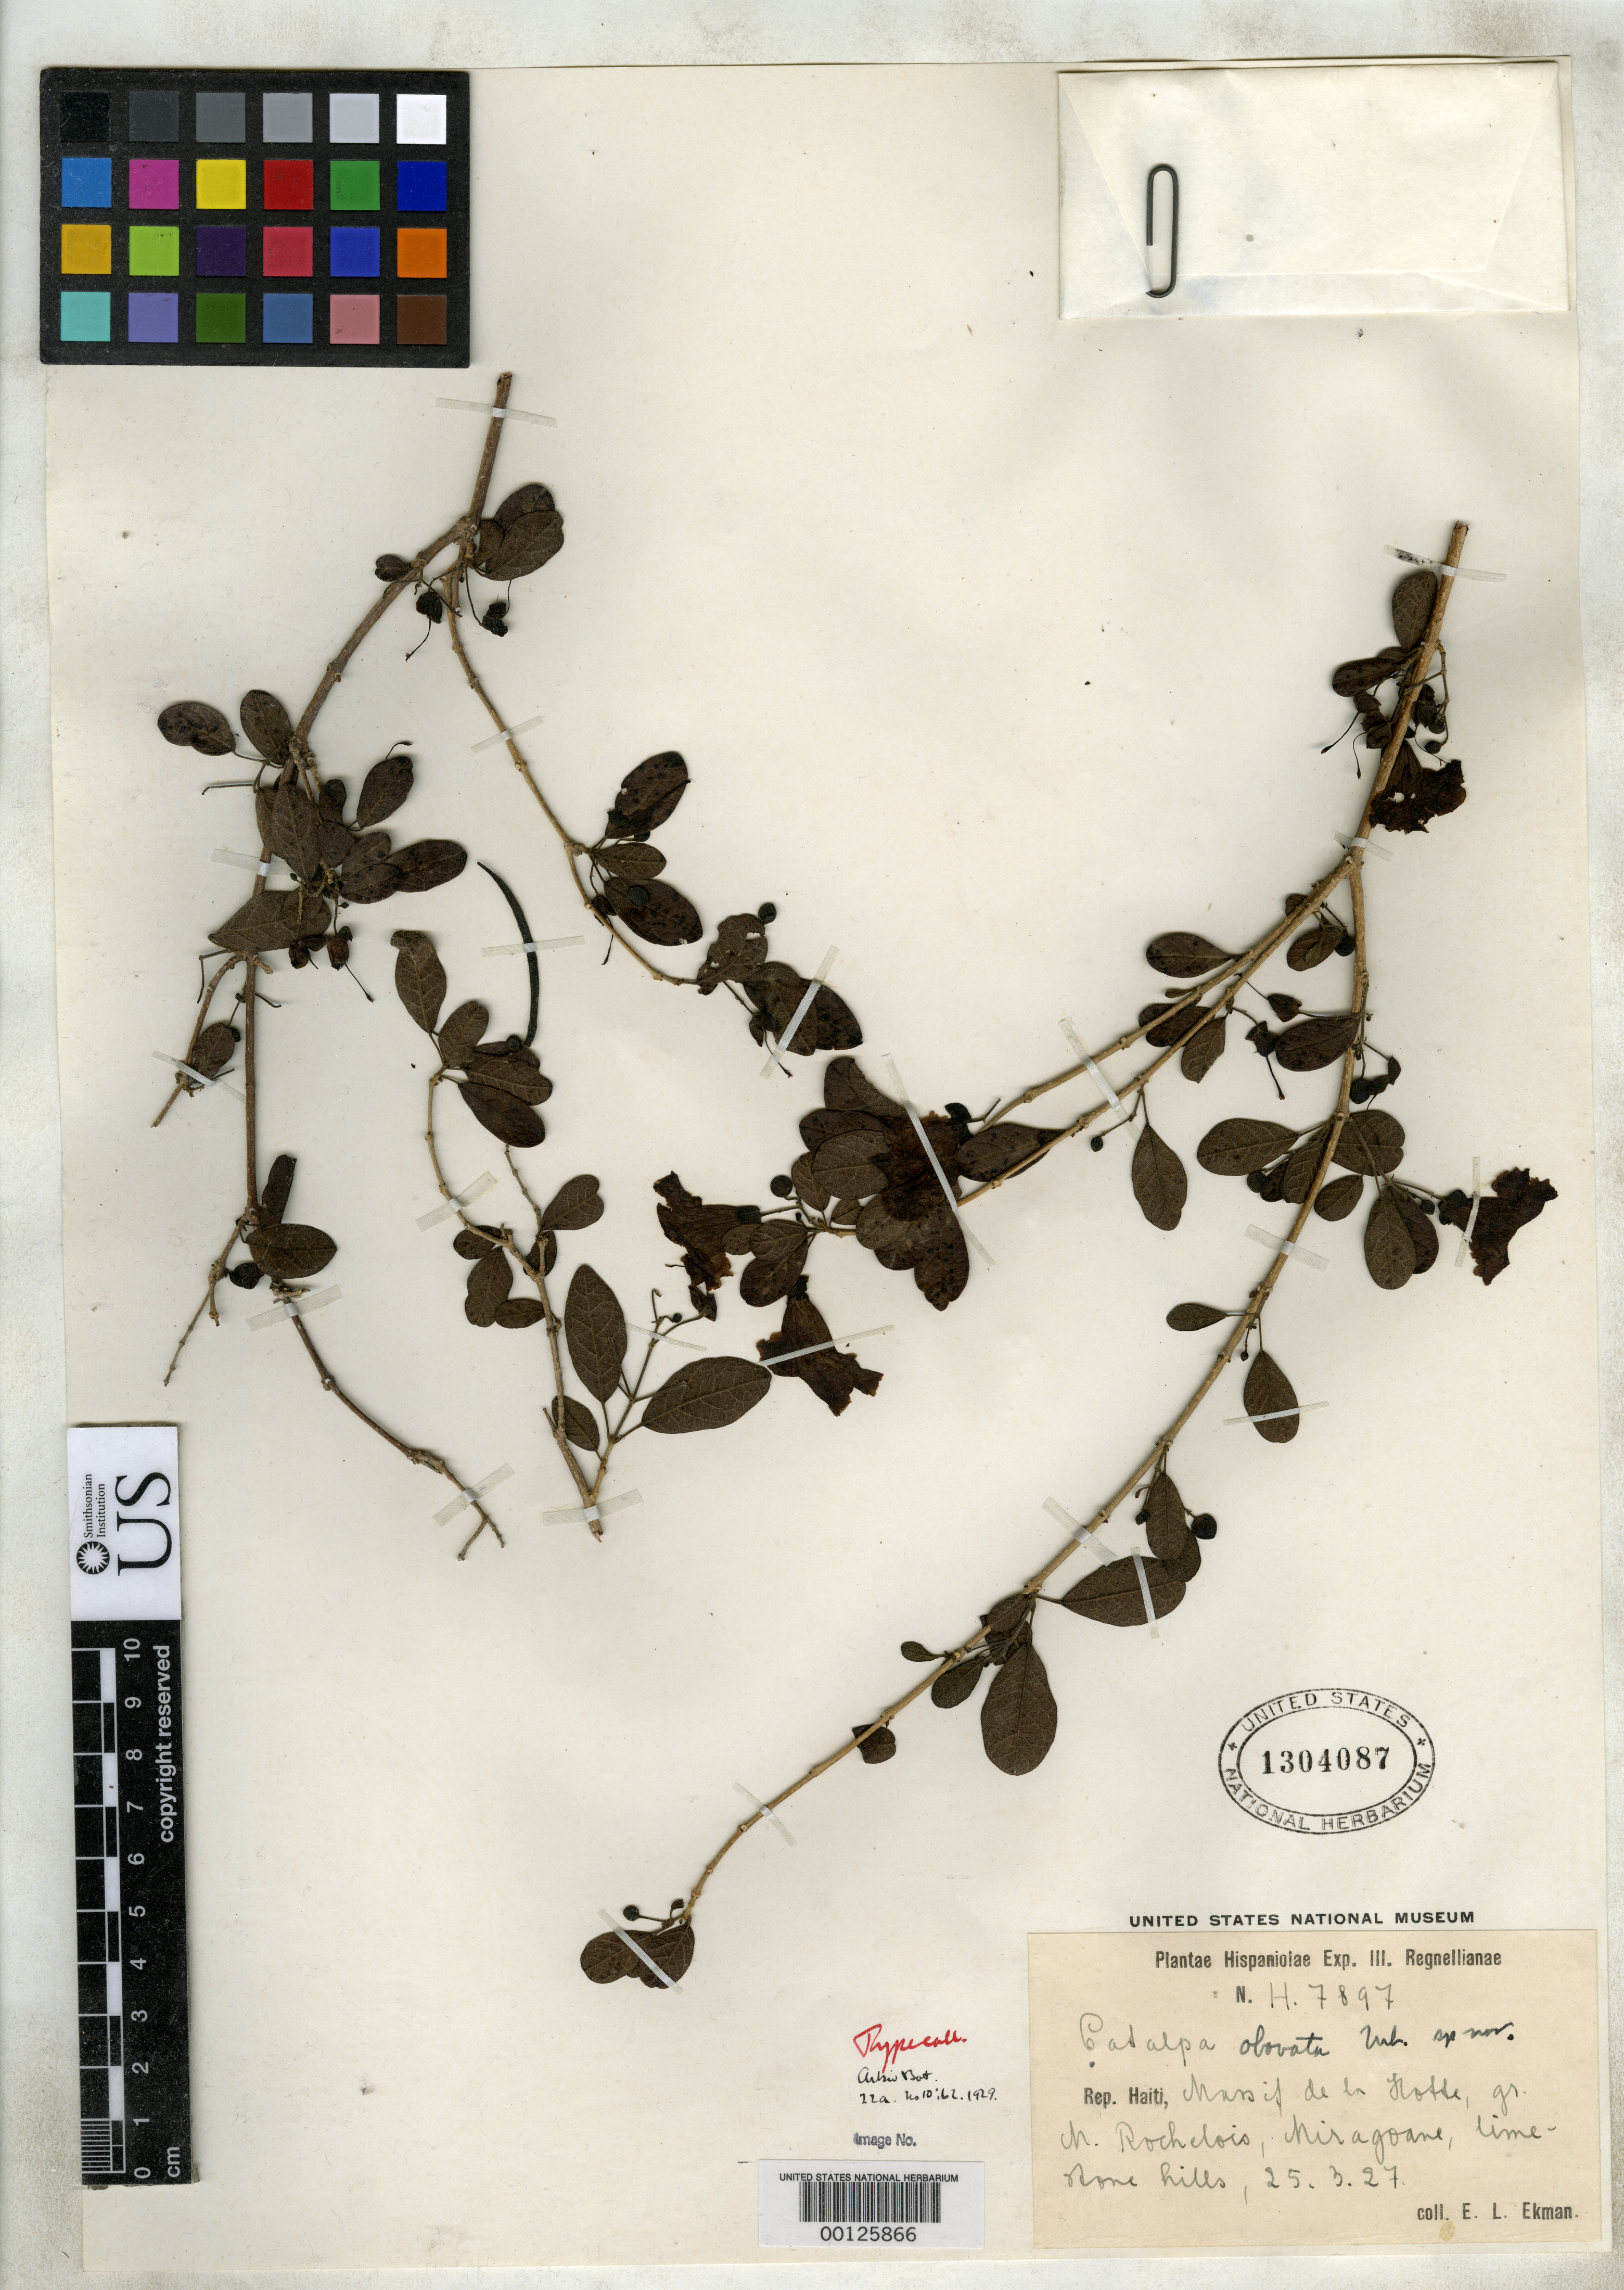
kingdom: Plantae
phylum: Tracheophyta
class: Magnoliopsida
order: Lamiales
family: Bignoniaceae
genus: Catalpa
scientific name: Catalpa obovata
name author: Urb.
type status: Isotype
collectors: E. L. Ekman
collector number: H 7897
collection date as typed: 25 Mar 1927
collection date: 1927-03-25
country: Haiti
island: Hispaniola Island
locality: Massif de La Hotte, Mare Rochebis, prope Miragroane.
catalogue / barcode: US 1304087